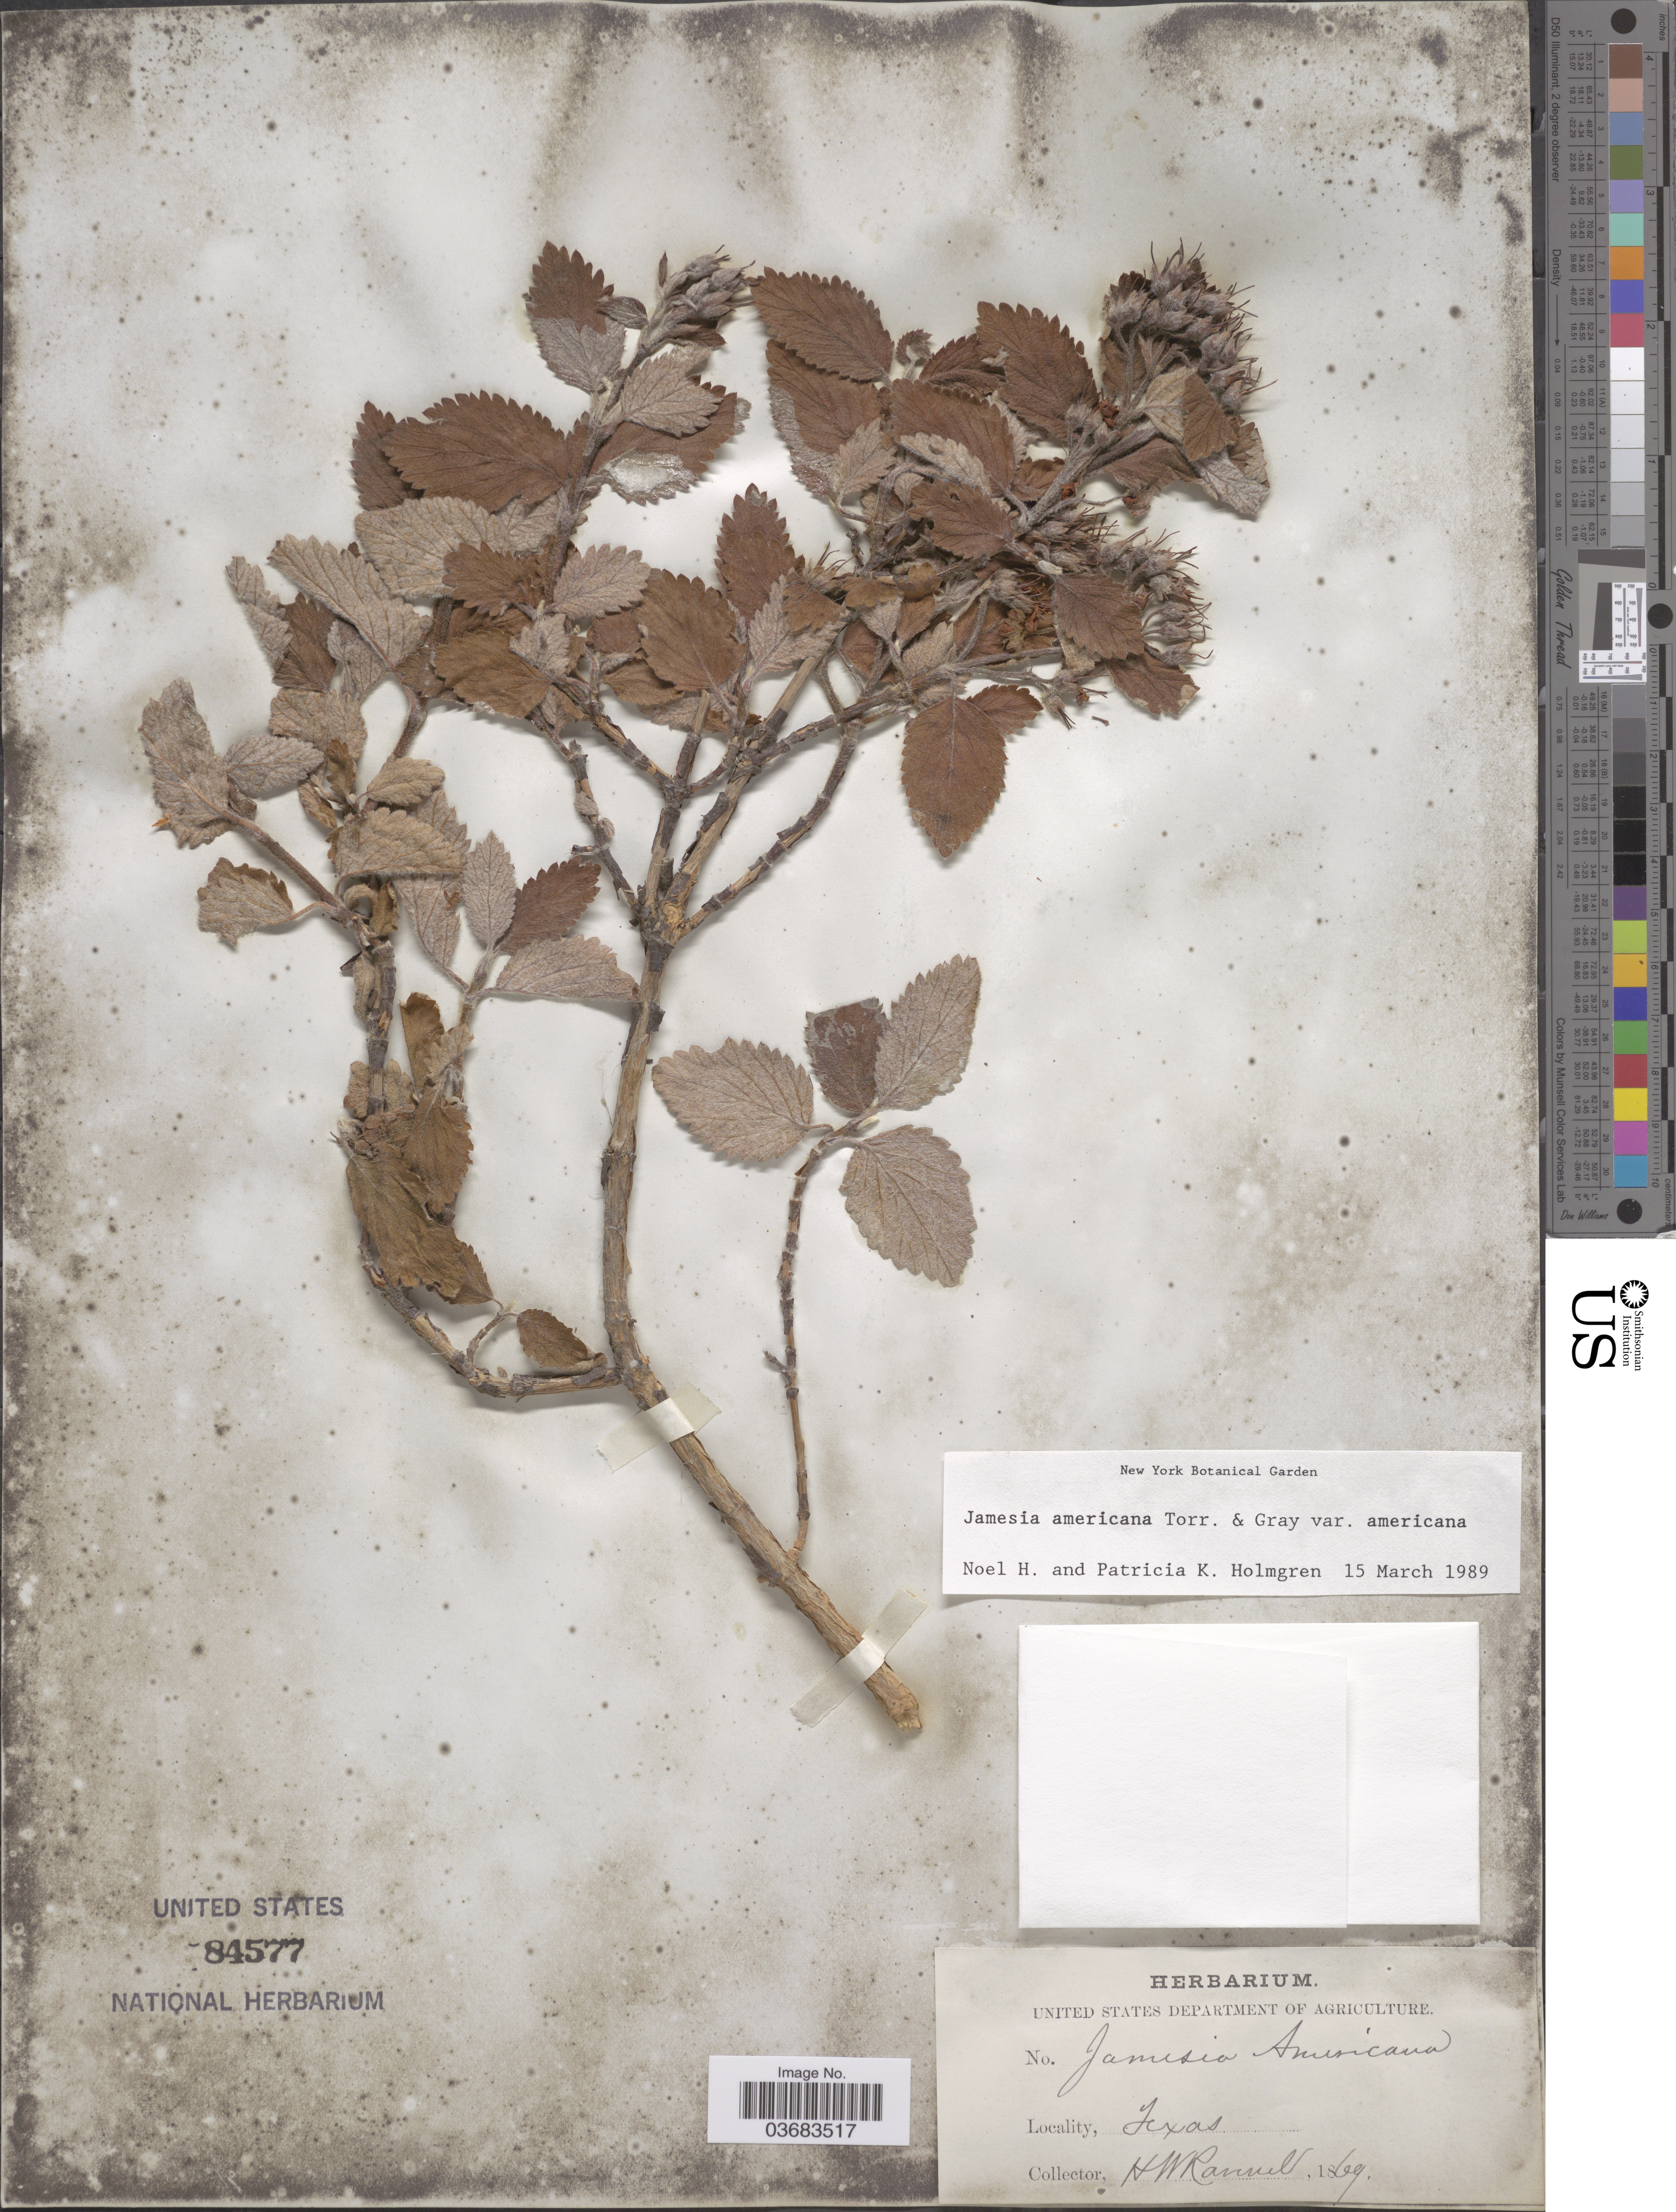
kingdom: Plantae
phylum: Tracheophyta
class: Magnoliopsida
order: Cornales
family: Hydrangeaceae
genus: Edwinia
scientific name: Edwinia americana var. americana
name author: (Torr. & A. Gray) A. Heller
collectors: H. Ravenel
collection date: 1869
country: United States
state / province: Texas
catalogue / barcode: US 84577